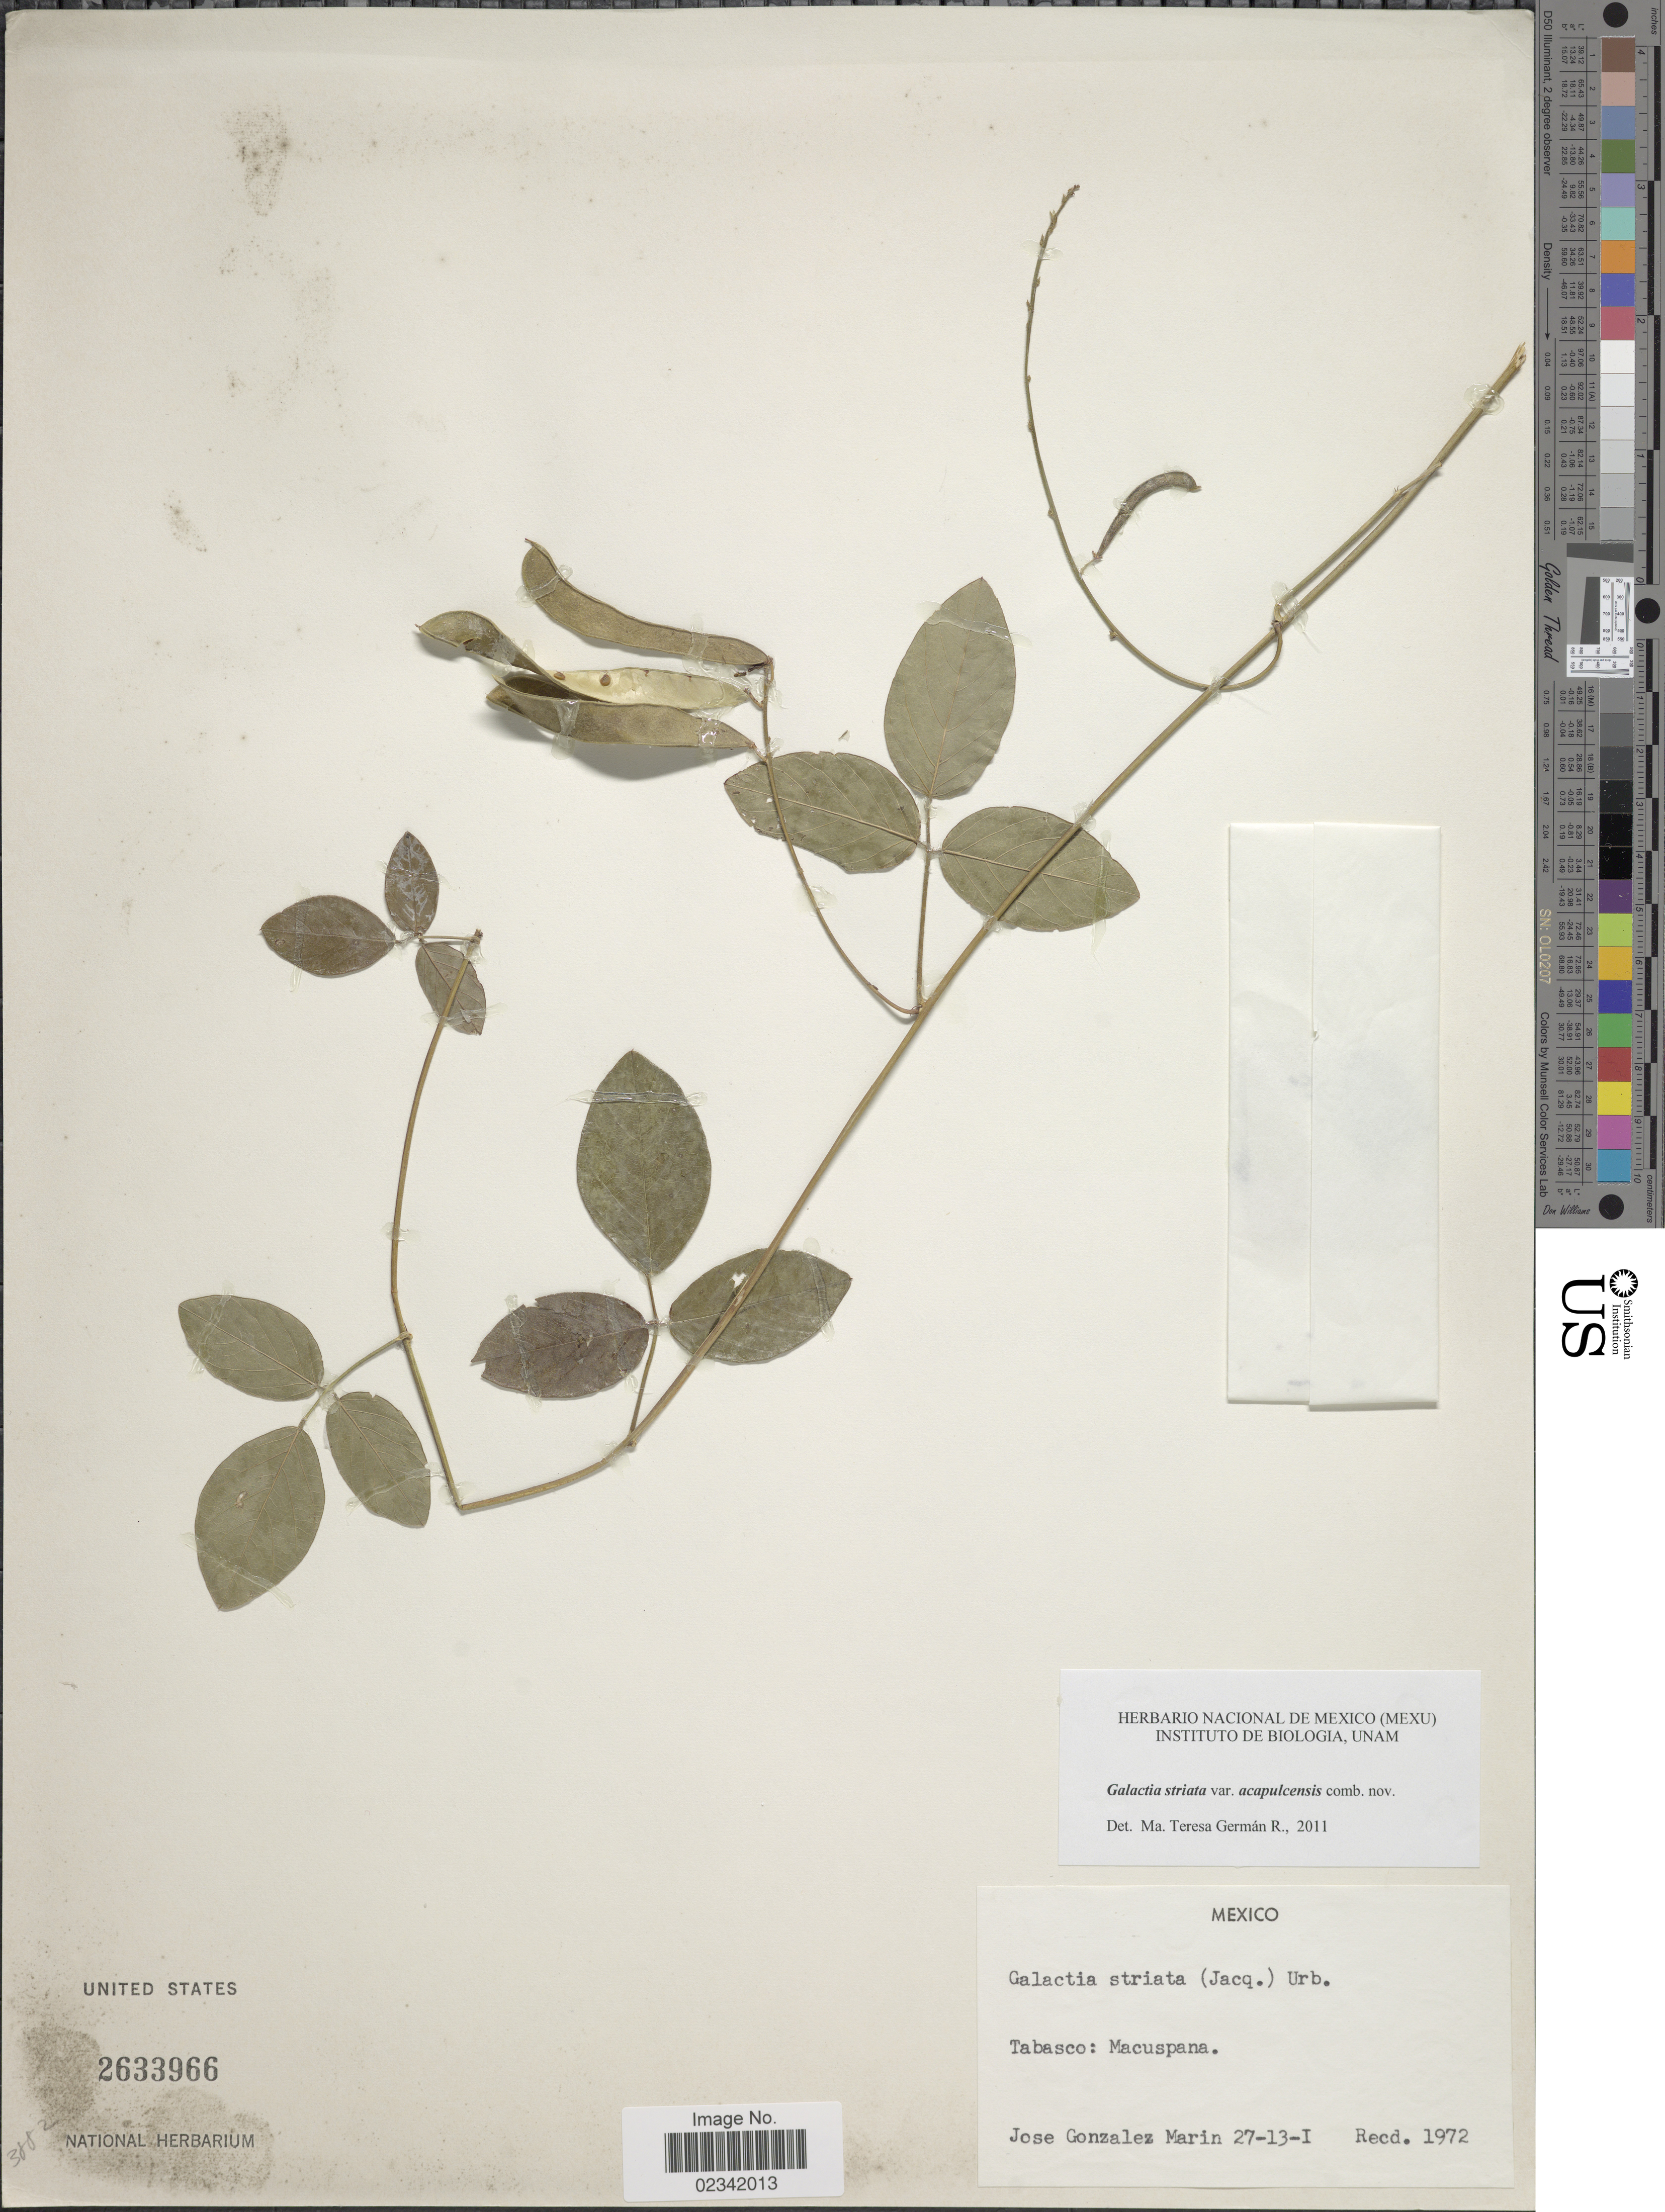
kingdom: Plantae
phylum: Tracheophyta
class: Magnoliopsida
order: Fabales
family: Fabaceae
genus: Galactia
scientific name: Galactia acapulcensis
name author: Rose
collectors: J. Marin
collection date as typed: Transcribed d/m/y: 13/1/27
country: Mexico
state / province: Tabasco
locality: Tabasco: Macuspana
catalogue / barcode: US 2633966